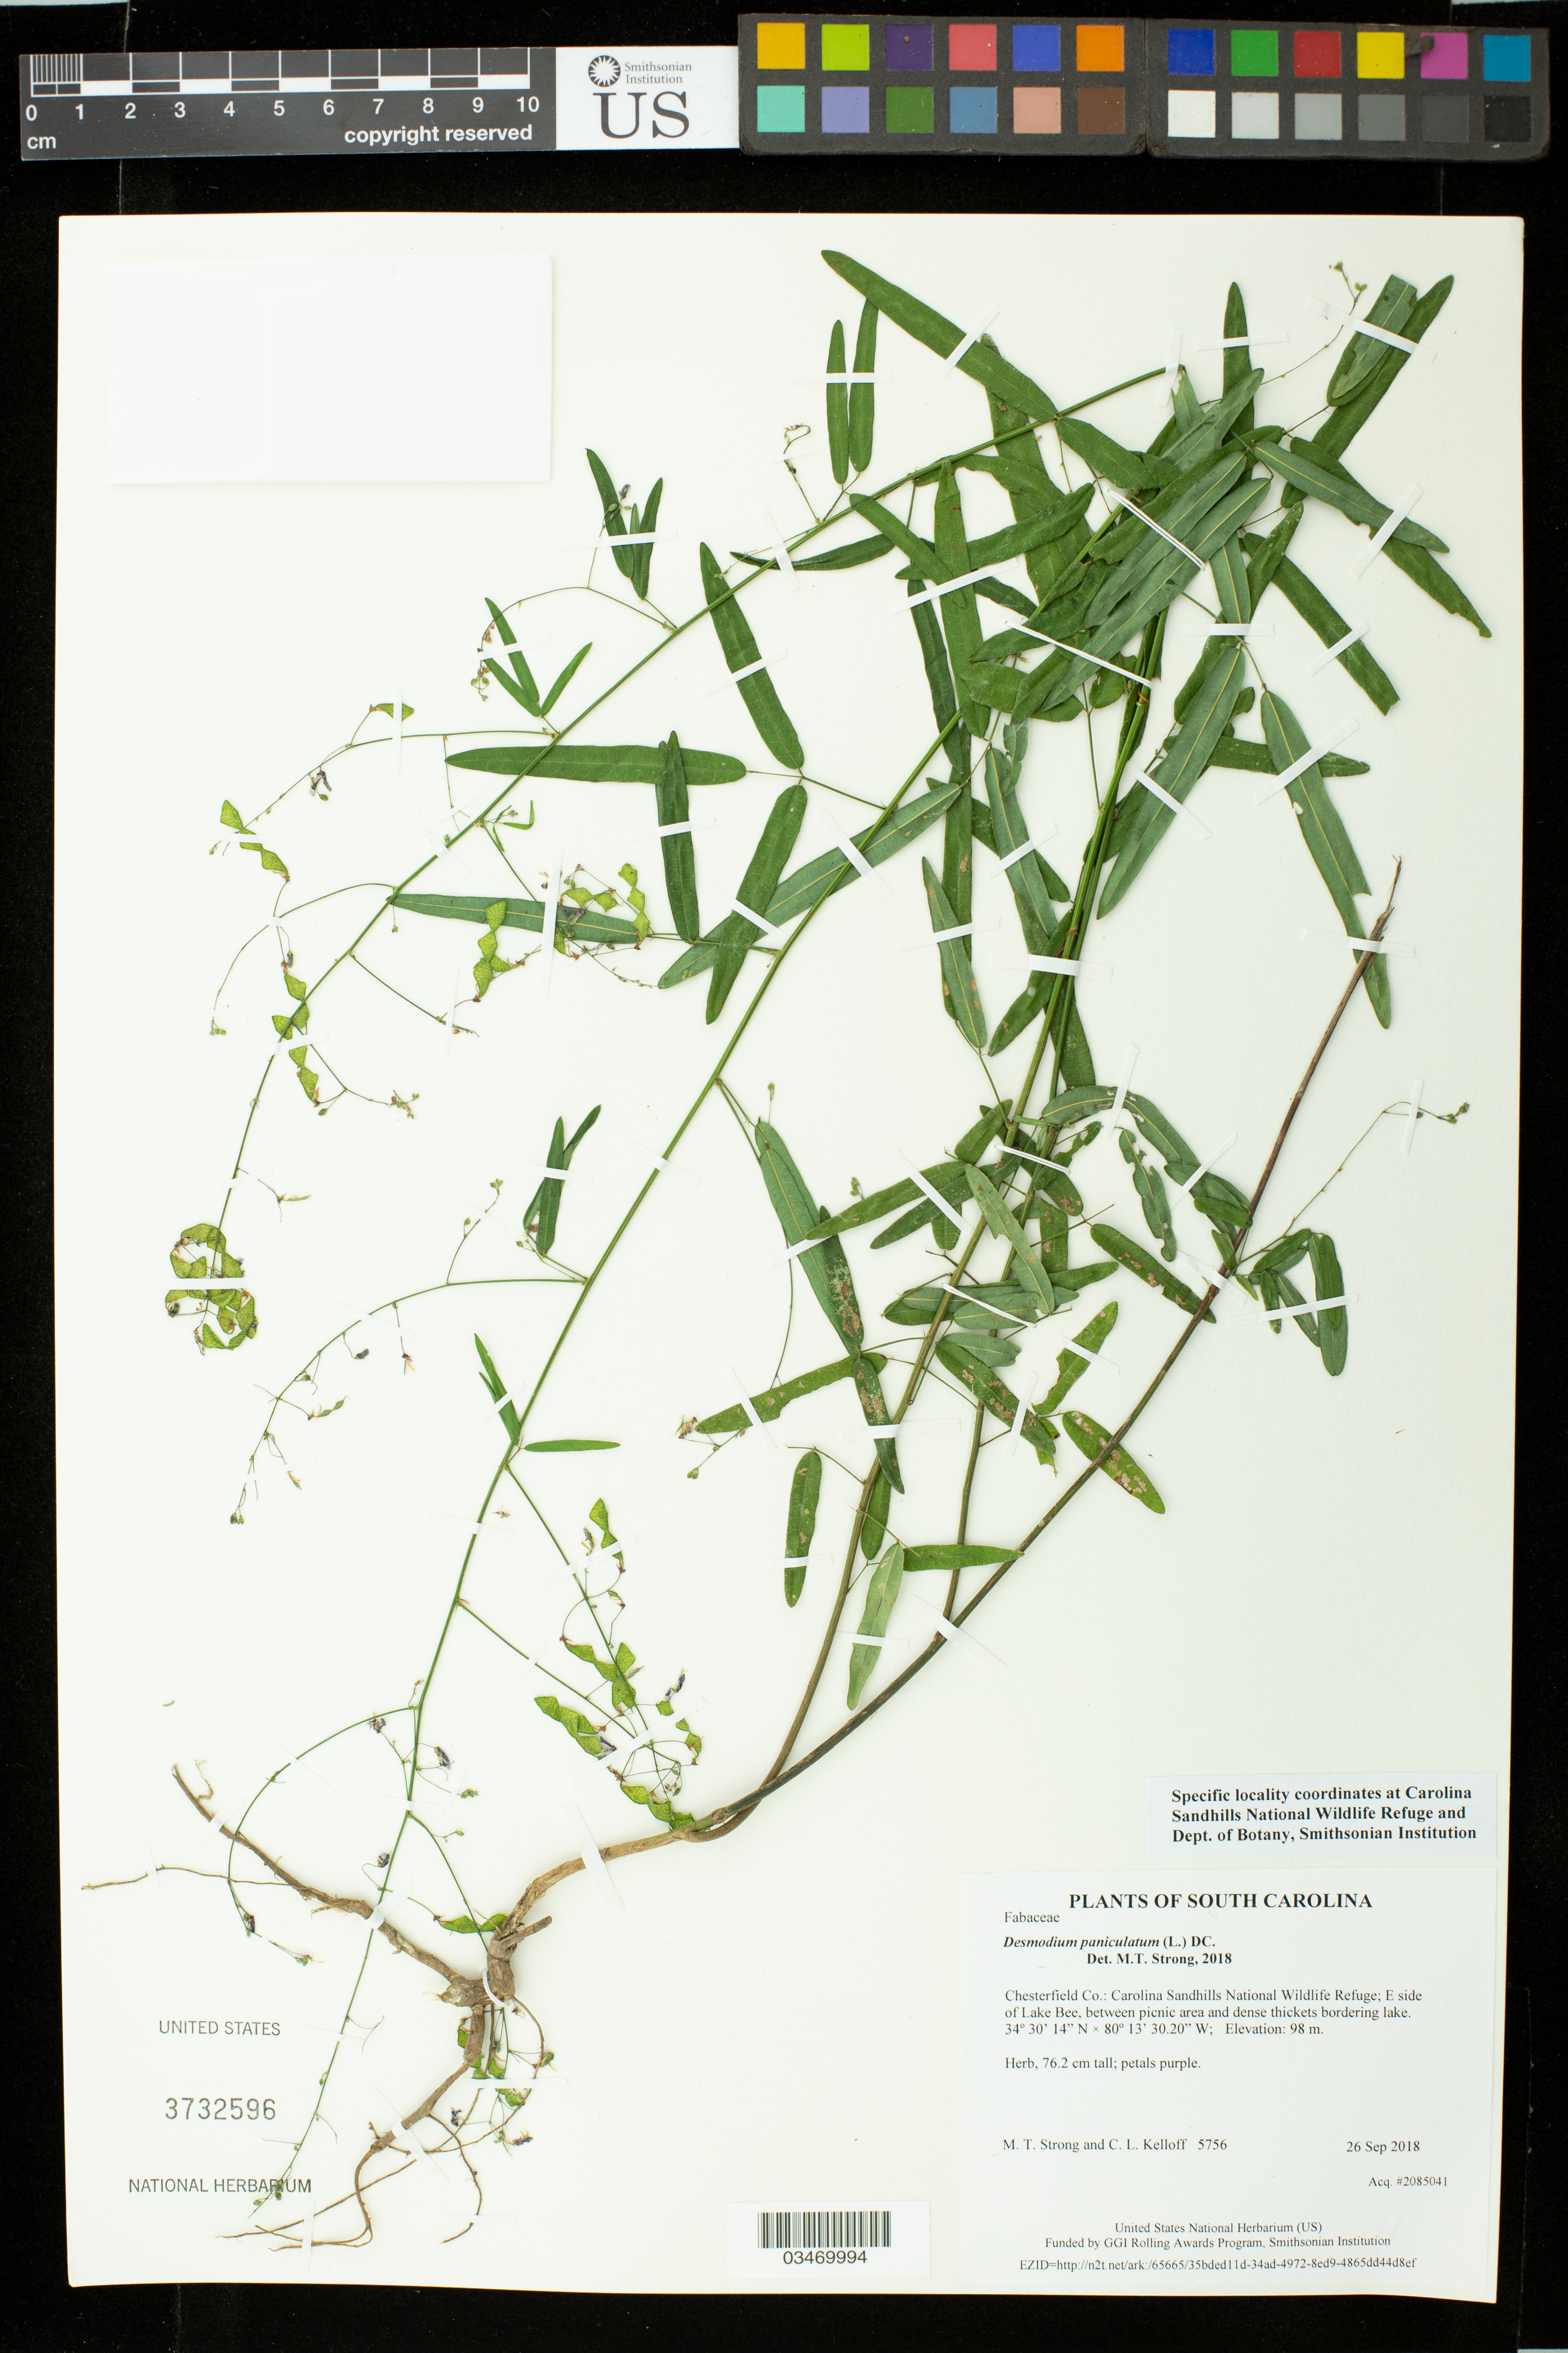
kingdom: Plantae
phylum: Tracheophyta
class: Magnoliopsida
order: Fabales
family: Fabaceae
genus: Desmodium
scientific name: Desmodium paniculatum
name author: (L.) DC.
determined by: Strong, M. T., (US), Smithsonian Institution - National Museum of Natural History (UNITED STATES)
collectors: M. T. Strong & C. L. Kelloff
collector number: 5756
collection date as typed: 26 Sep 2018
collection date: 2018-09-26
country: United States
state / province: South Carolina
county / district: Chesterfield Co.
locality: Carolina Sandhills National Wildlife Refuge; E side of Lake Bee, between picnic area and dense thickets bordering lake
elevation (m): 98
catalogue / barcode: US 3732596